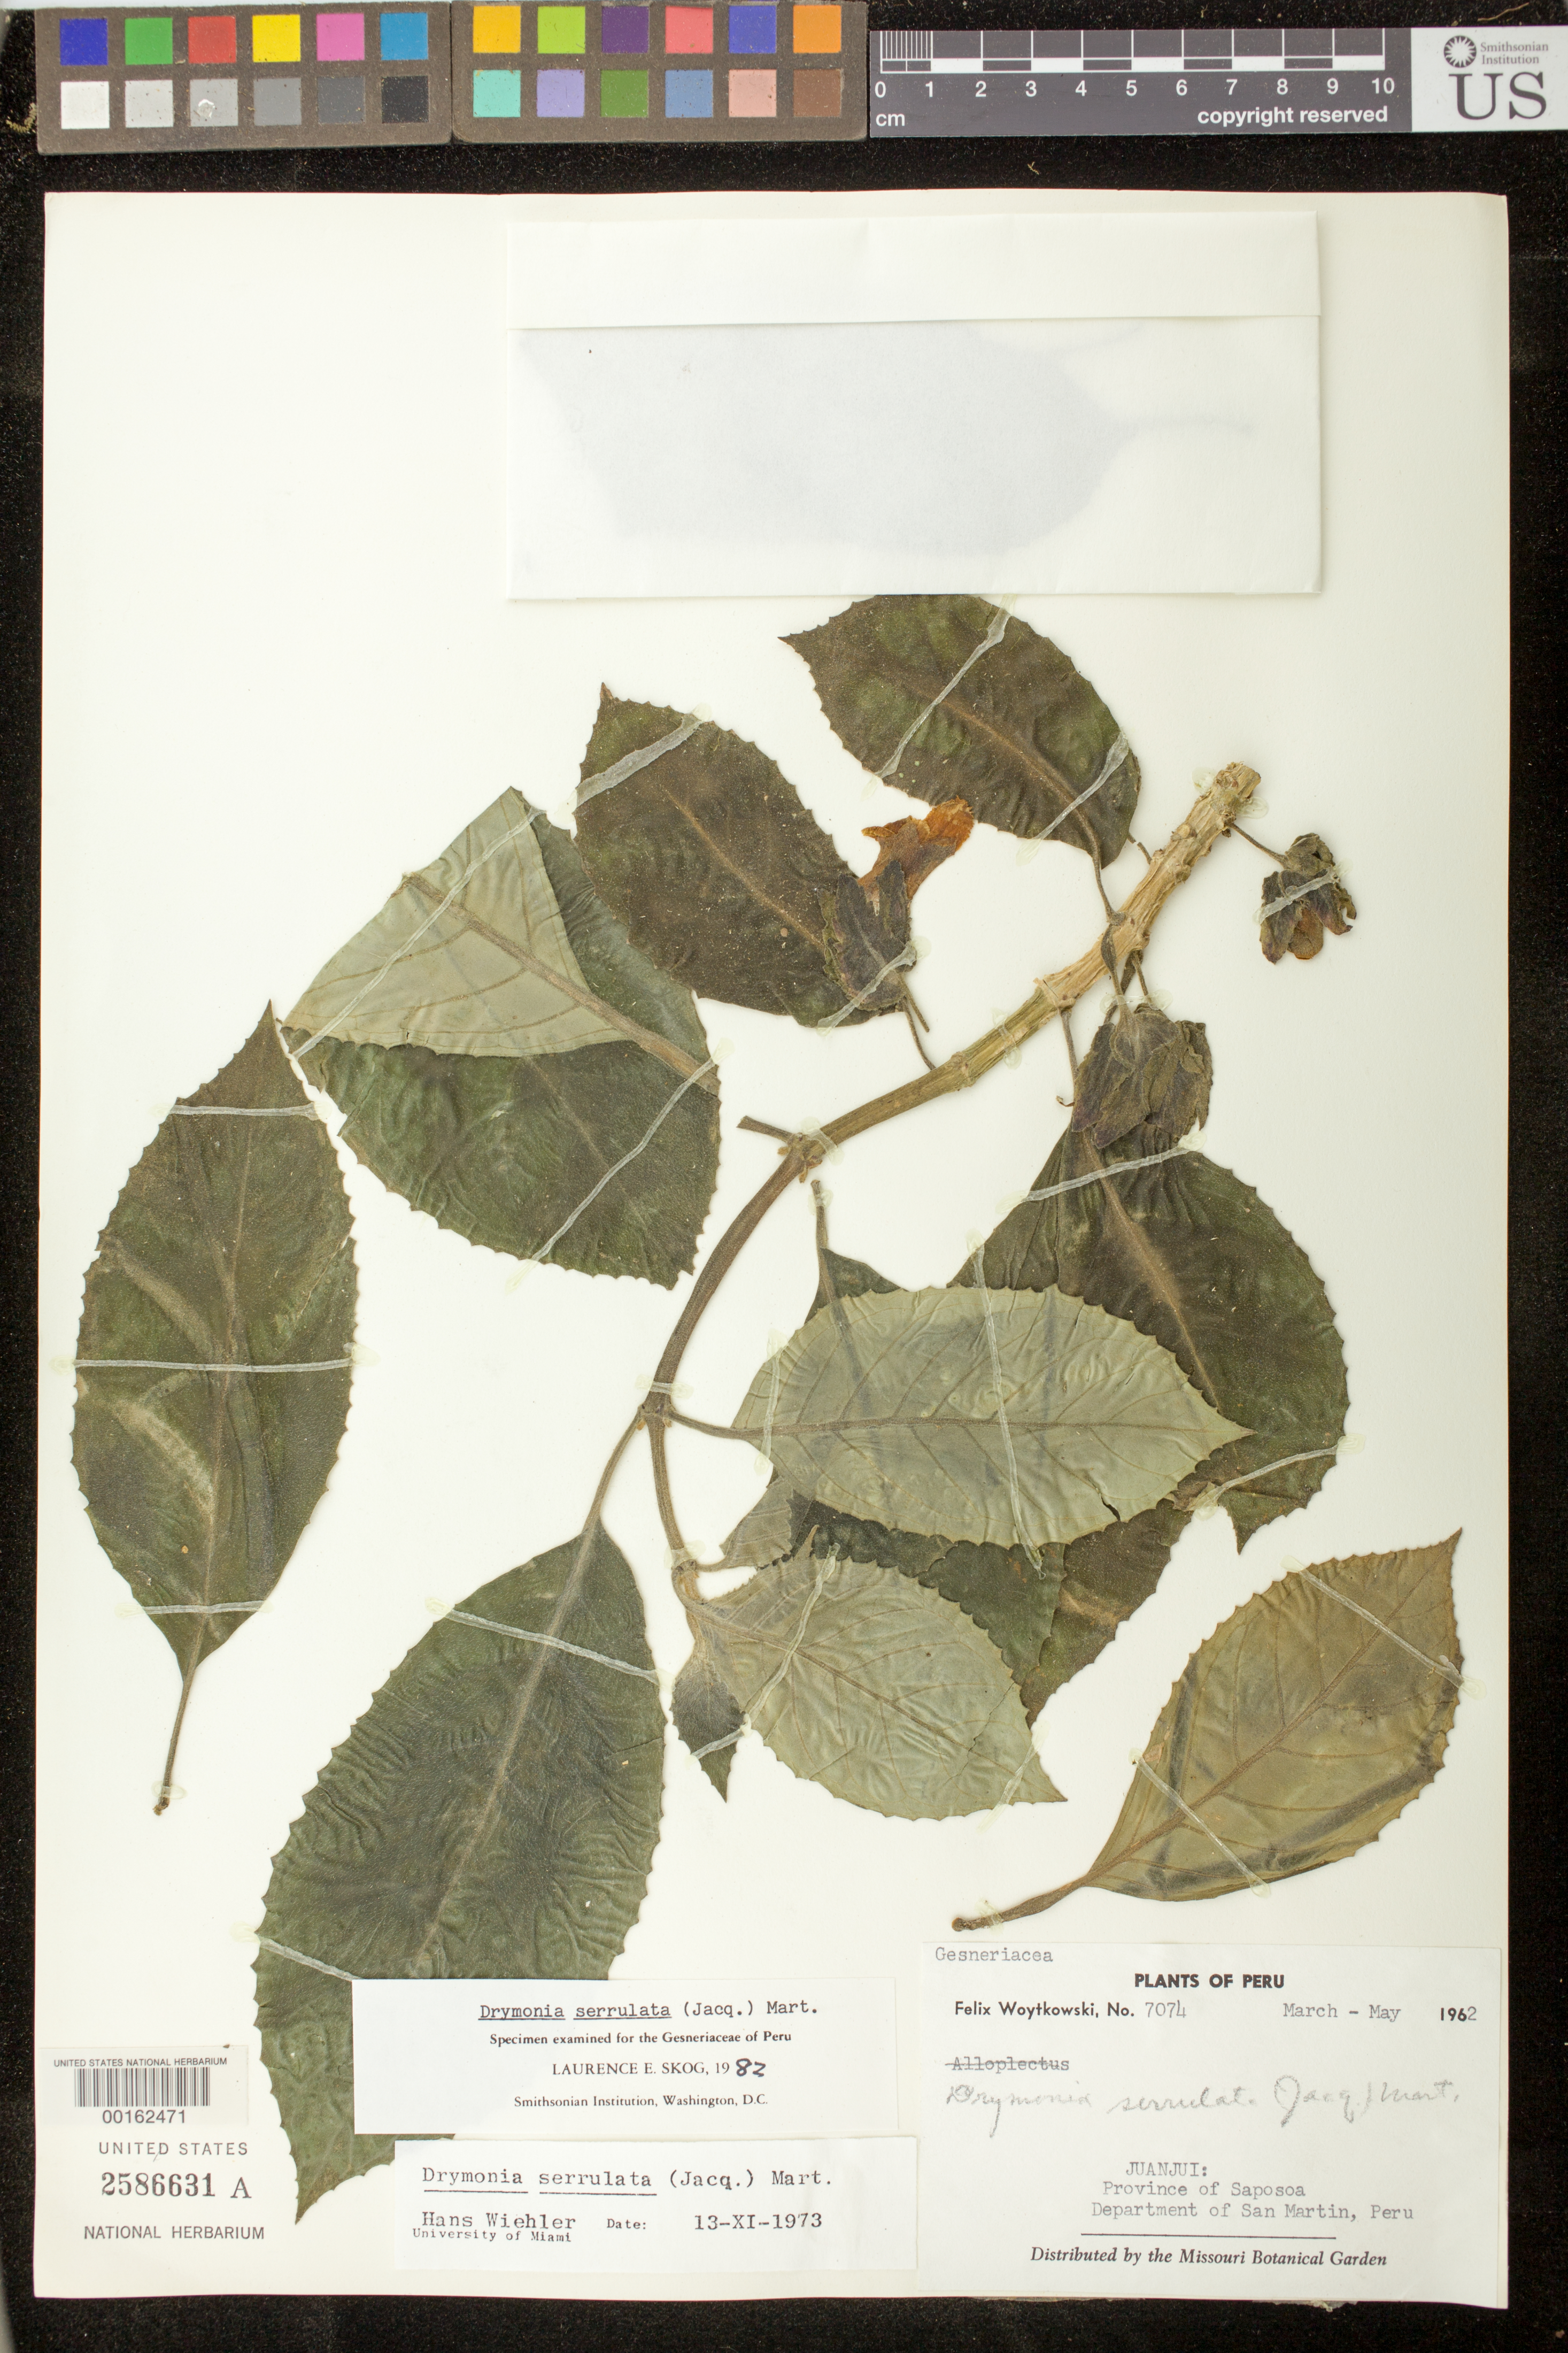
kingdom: Plantae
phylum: Tracheophyta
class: Magnoliopsida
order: Lamiales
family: Gesneriaceae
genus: Drymonia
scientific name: Drymonia serrulata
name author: (Jacq.) Mart.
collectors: F. Woytkowski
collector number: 7074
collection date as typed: Mar-May 1962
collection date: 1962-03/1962-05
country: Peru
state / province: San Martín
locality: Saposoa Prov., Juanjui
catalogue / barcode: US 2586631A